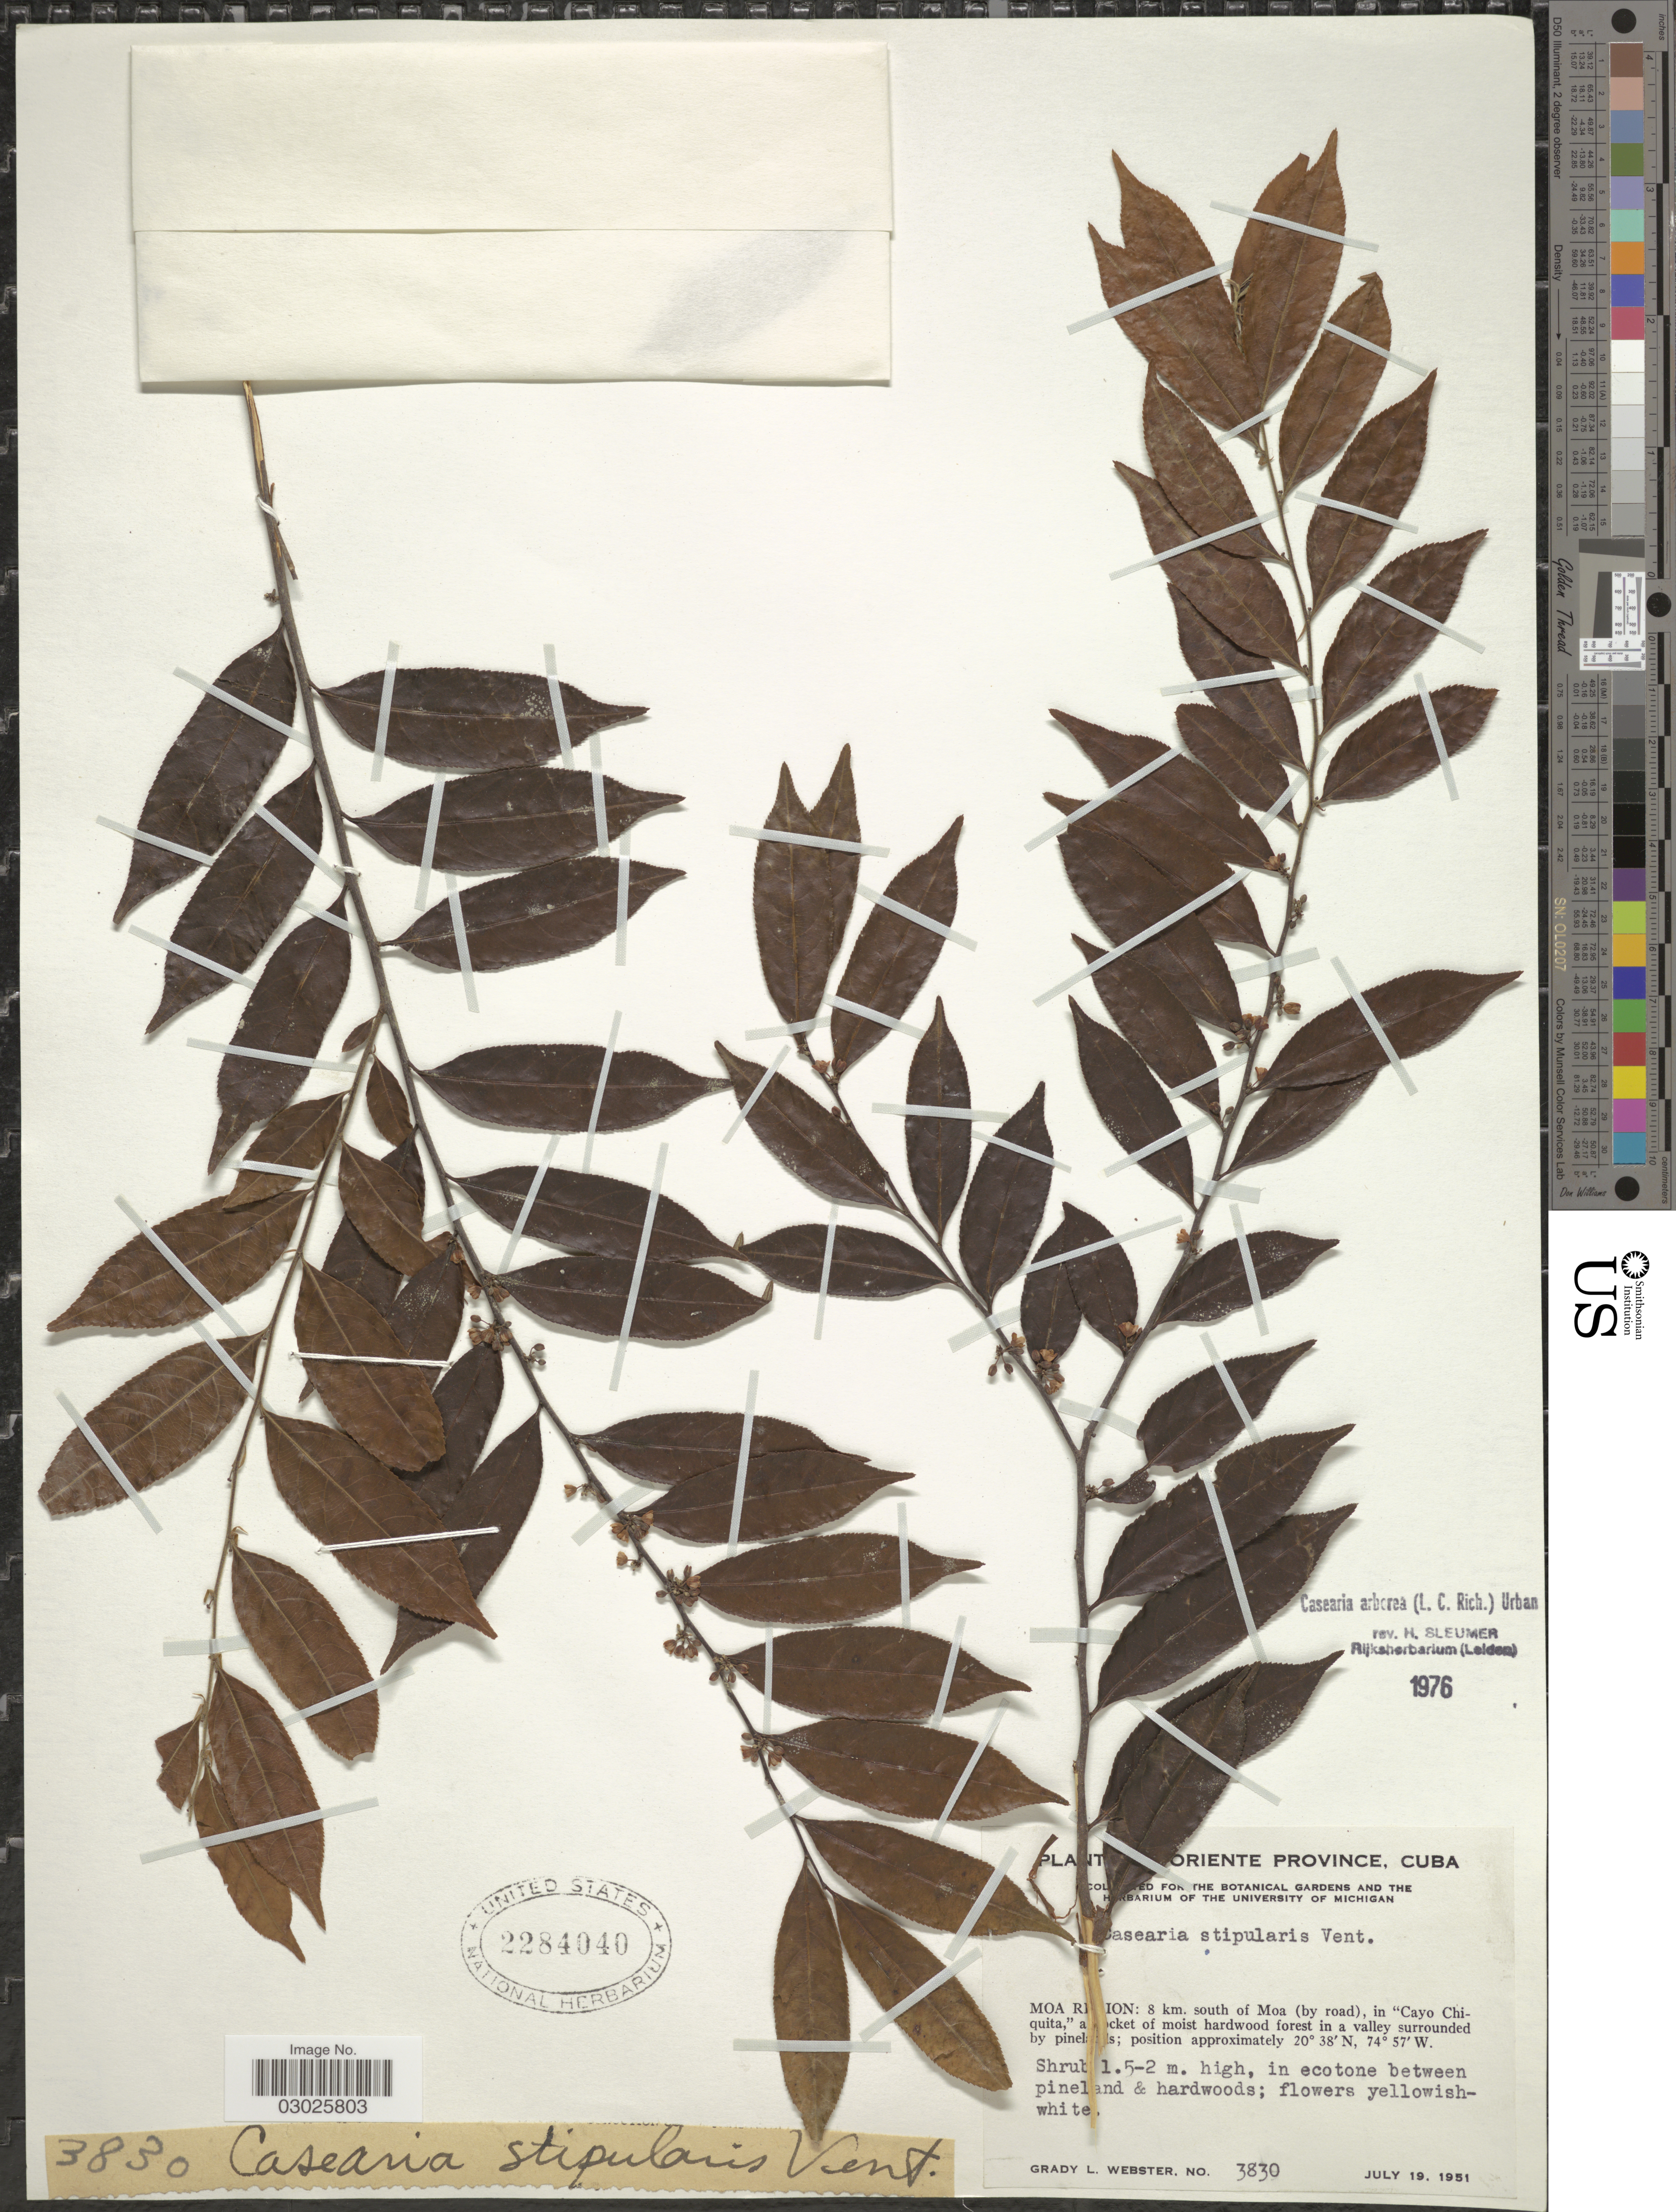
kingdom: Plantae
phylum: Tracheophyta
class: Magnoliopsida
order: Malpighiales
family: Salicaceae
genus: Casearia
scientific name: Casearia arborea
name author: (Rich.) Urb.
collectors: G. L. Webster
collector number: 3830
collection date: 1951-07-19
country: Cuba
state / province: Oriente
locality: Moa Region: 8 km. south of Moa (by road), in "Cayo Chiquita,"a pocket of moist hardwood forest in a valley surrounded by pinelands.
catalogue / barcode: US 2284040